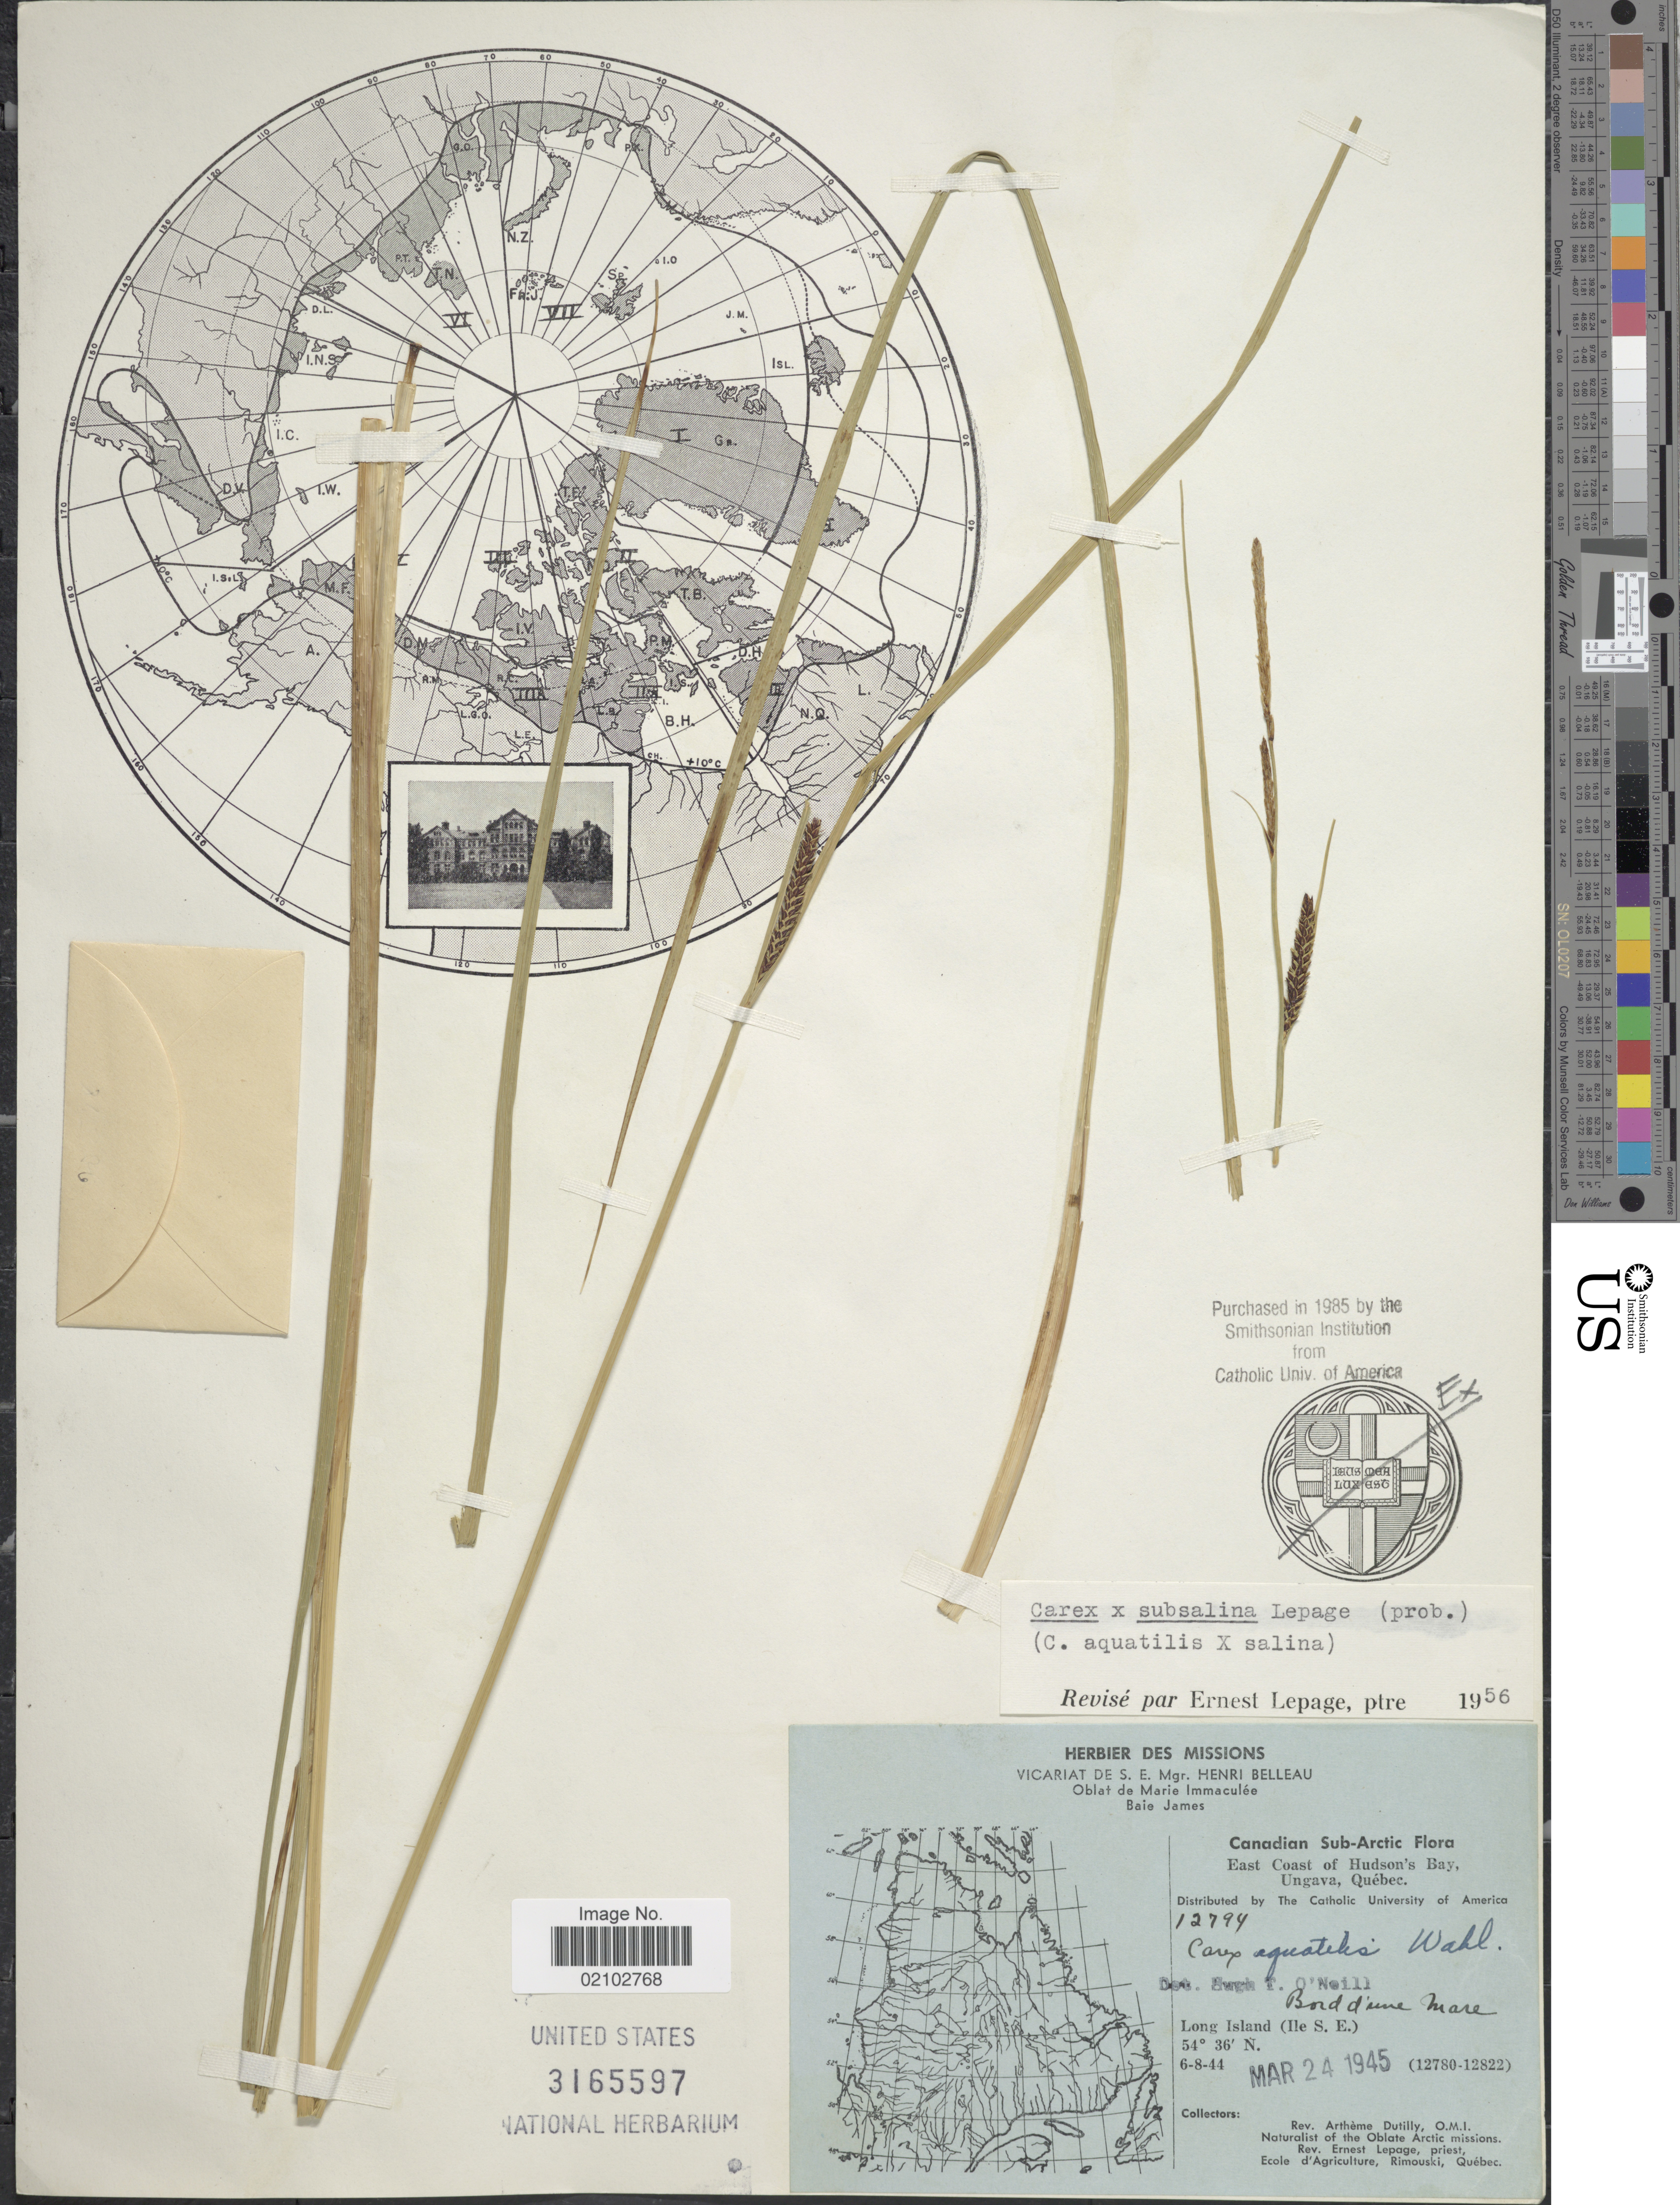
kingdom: Plantae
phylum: Tracheophyta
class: Liliopsida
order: Poales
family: Cyperaceae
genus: Carex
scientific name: Carex aquatilis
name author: Wahlenb.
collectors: A. Dutilly & E. Lepage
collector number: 12794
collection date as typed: Transcribed d/m/y: 6/8/44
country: Canada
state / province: Quebec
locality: Canadian Sub-Arctic, East Coast of Hudson Bay, Ungava, Long Island (Ile S.E.), Bord d'umeMare.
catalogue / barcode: US 3165597